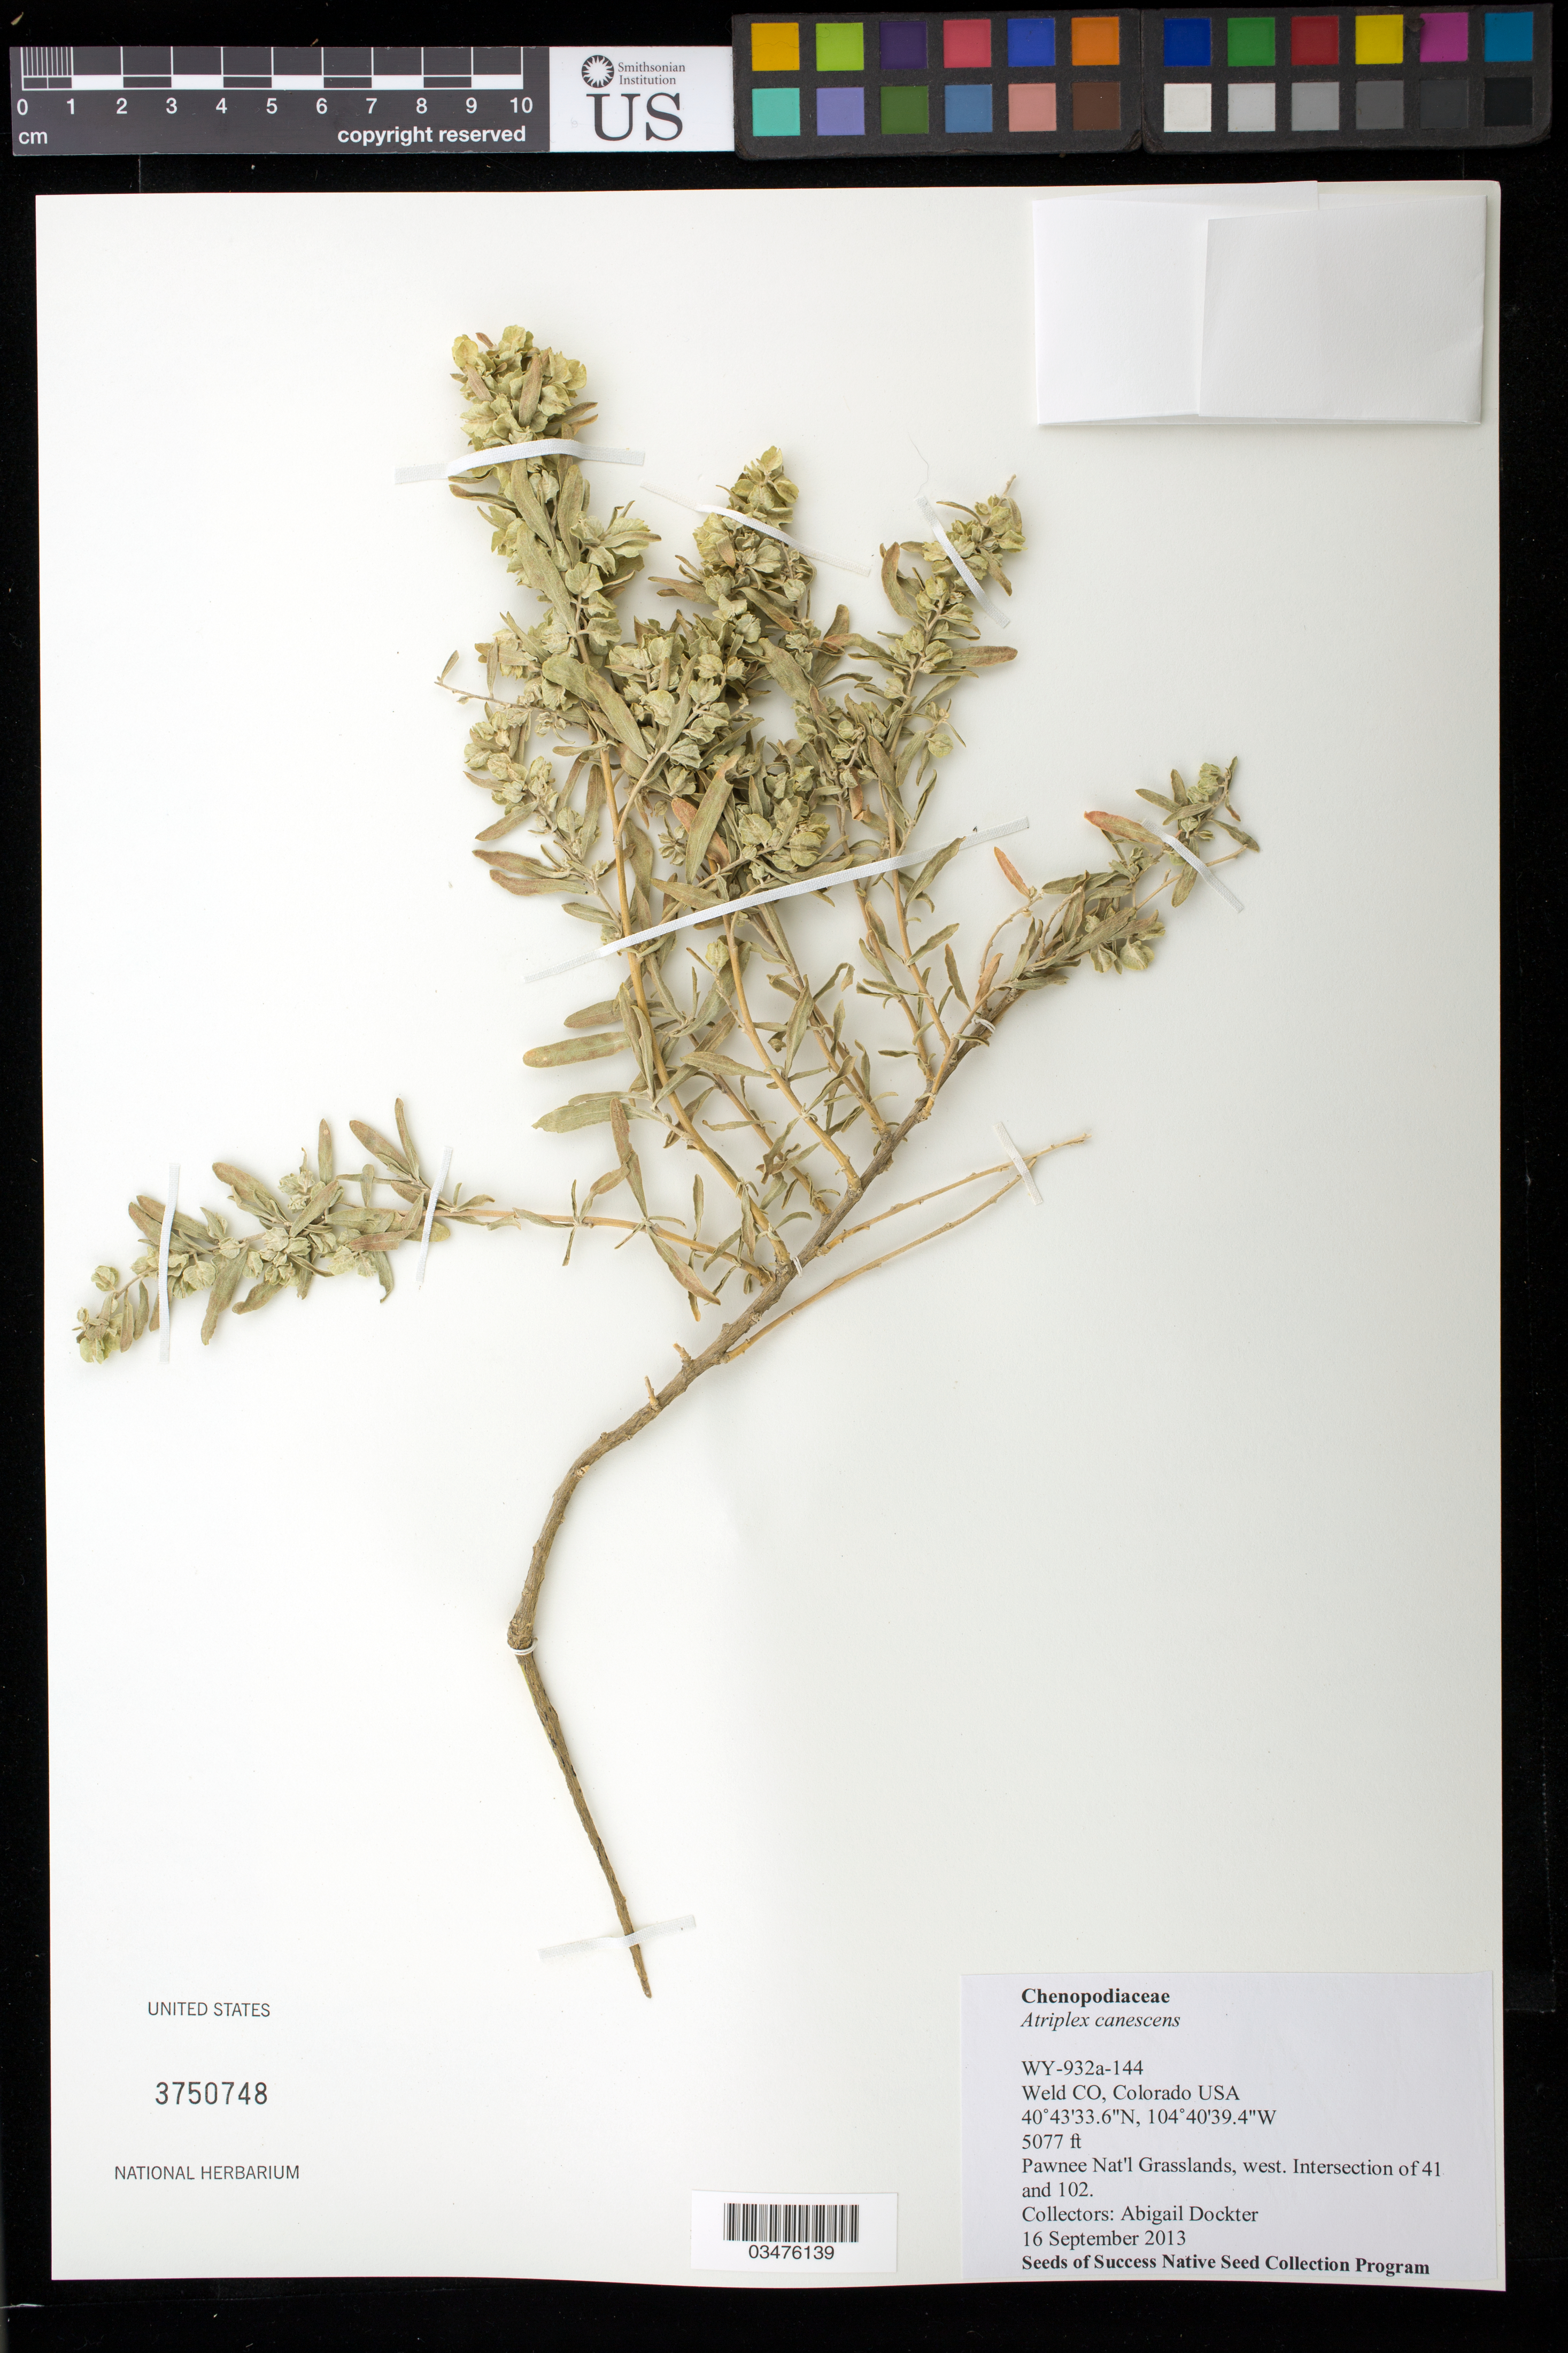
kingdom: Plantae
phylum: Tracheophyta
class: Magnoliopsida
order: Caryophyllales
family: Amaranthaceae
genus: Atriplex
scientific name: Atriplex canescens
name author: (Pursh) Nutt.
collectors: A. Dockter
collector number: WY932A-144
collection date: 2013-09-16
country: United States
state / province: Colorado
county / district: Weld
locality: Pawnee National Grasslands, west. Intersection of 41 and 102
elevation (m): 1547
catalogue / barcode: US 3750748